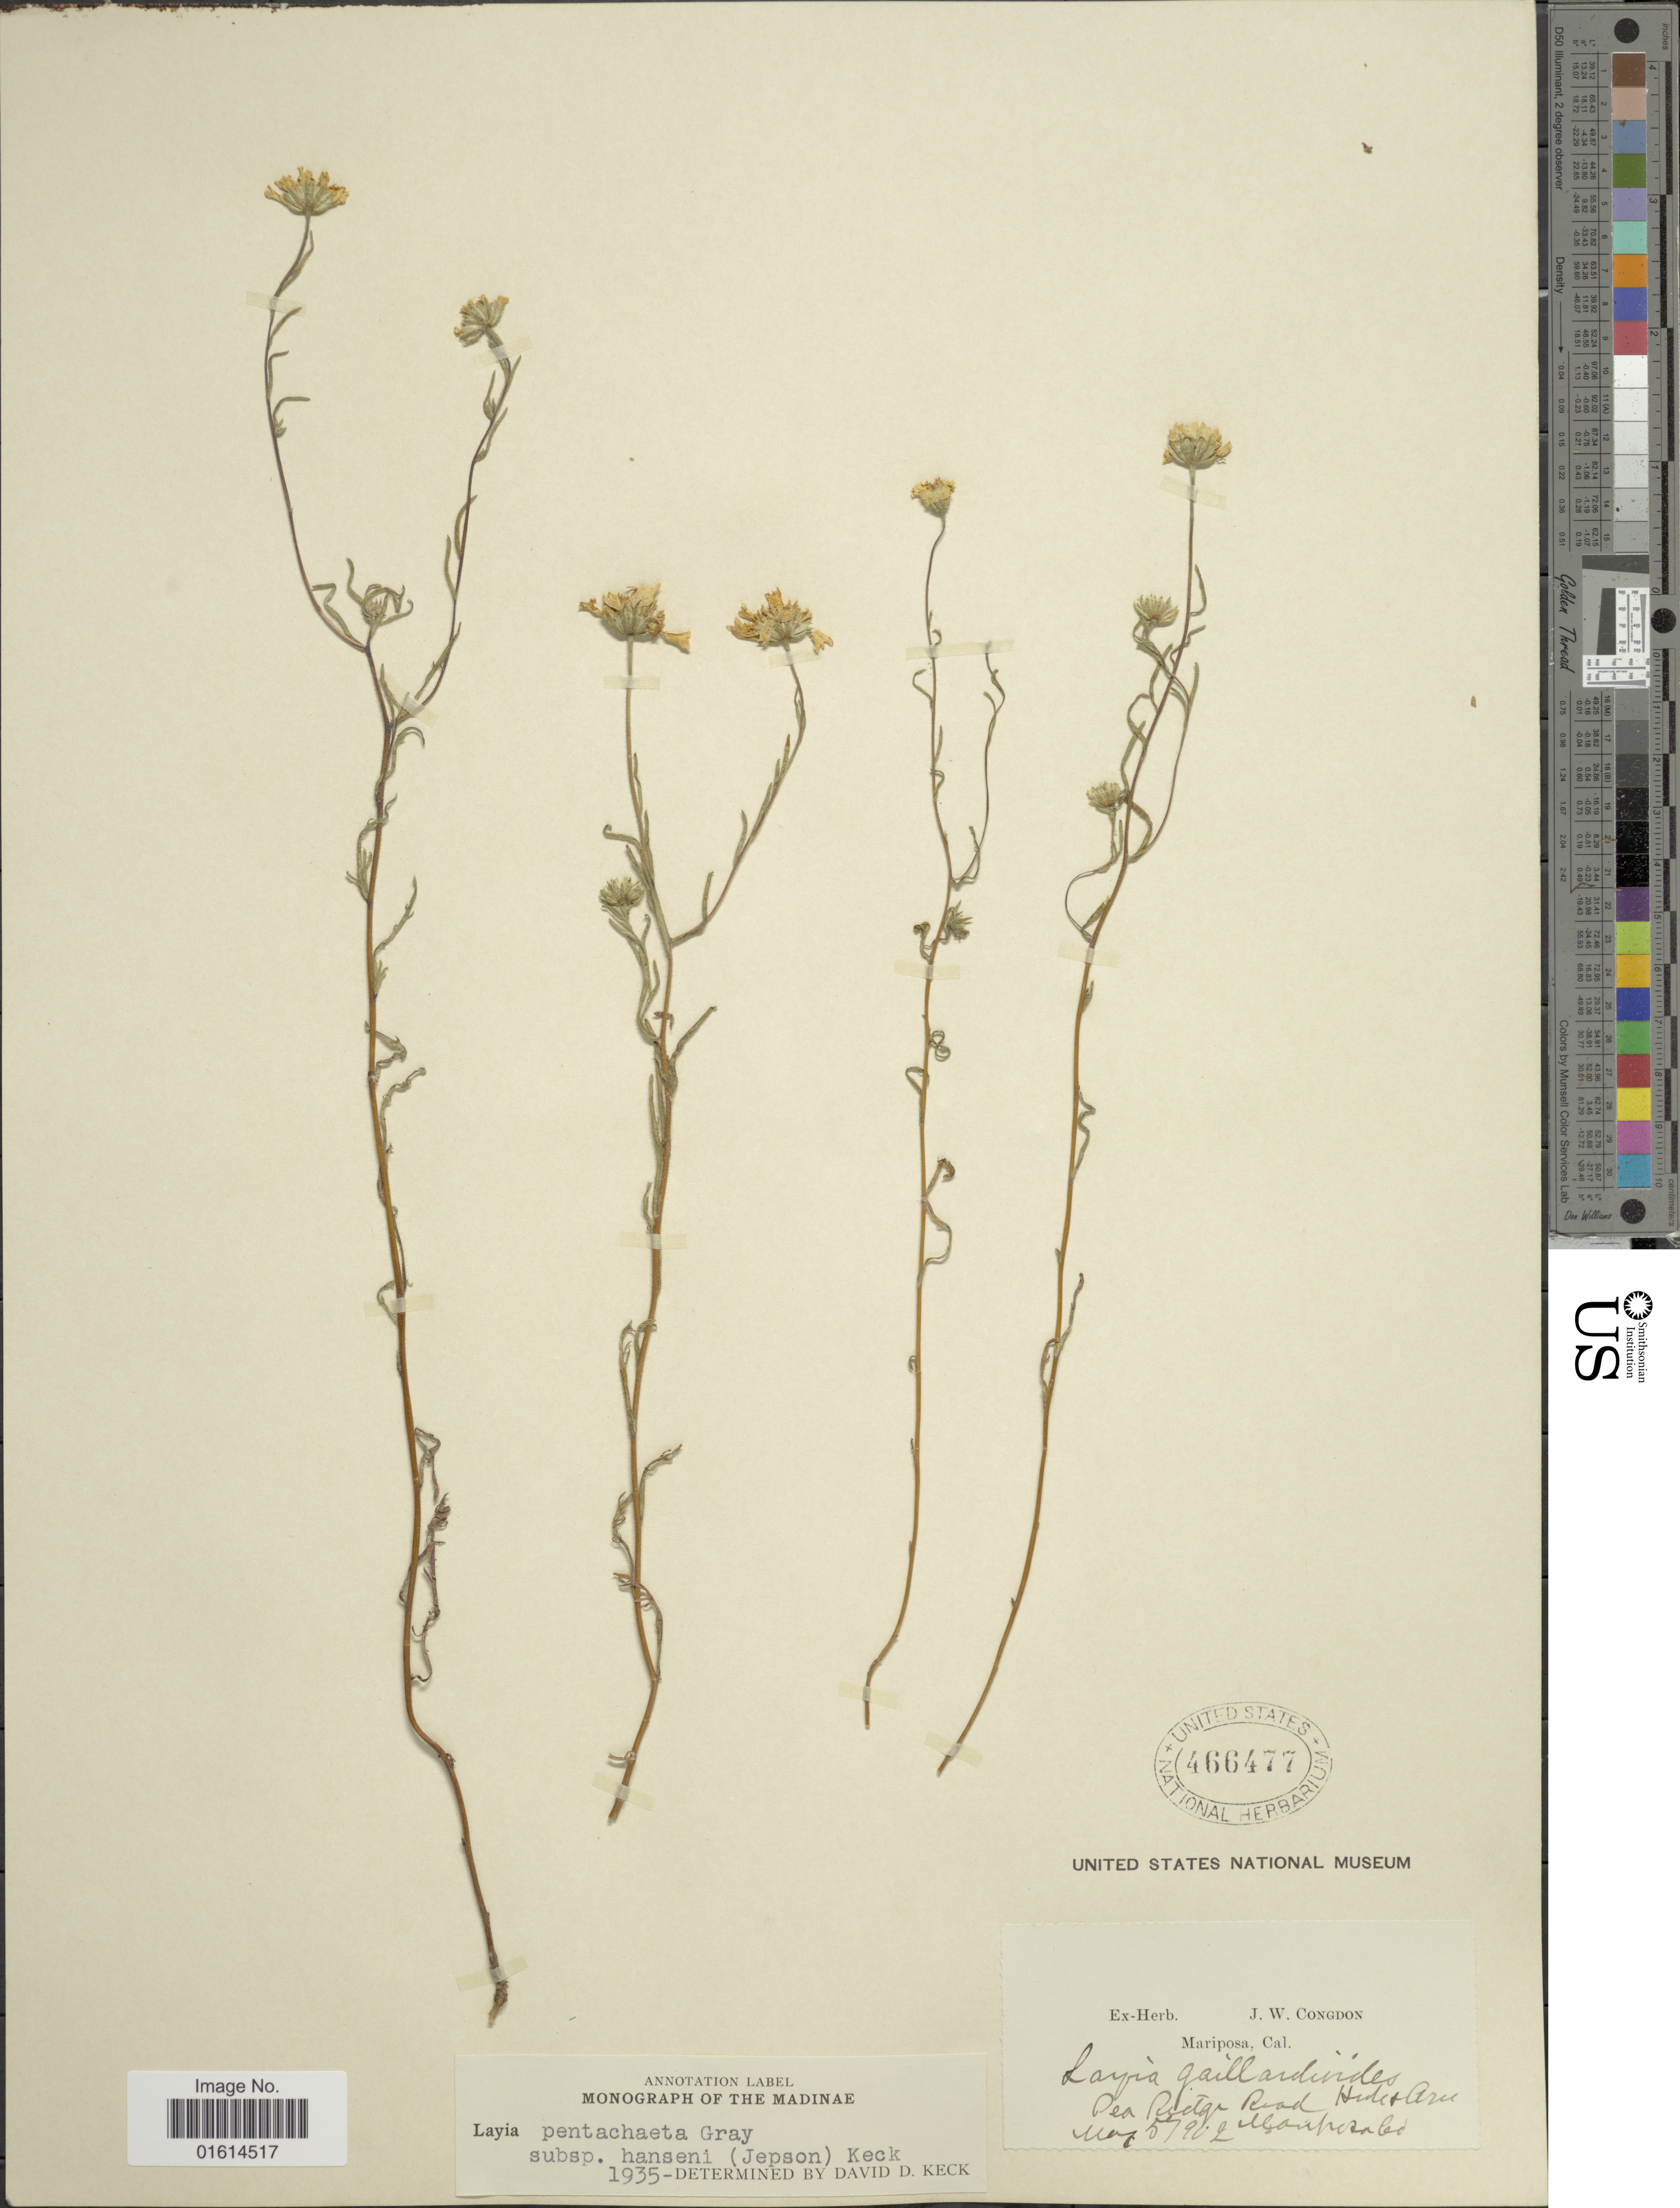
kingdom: Plantae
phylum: Tracheophyta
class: Magnoliopsida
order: Asterales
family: Asteraceae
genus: Layia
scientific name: Layia pentachaeta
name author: A. Gray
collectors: J. W. Congdon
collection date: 1902-05-05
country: United States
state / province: California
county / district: Mariposa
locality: Mariposa, Cal., Pea Ridge Road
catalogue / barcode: US 466477